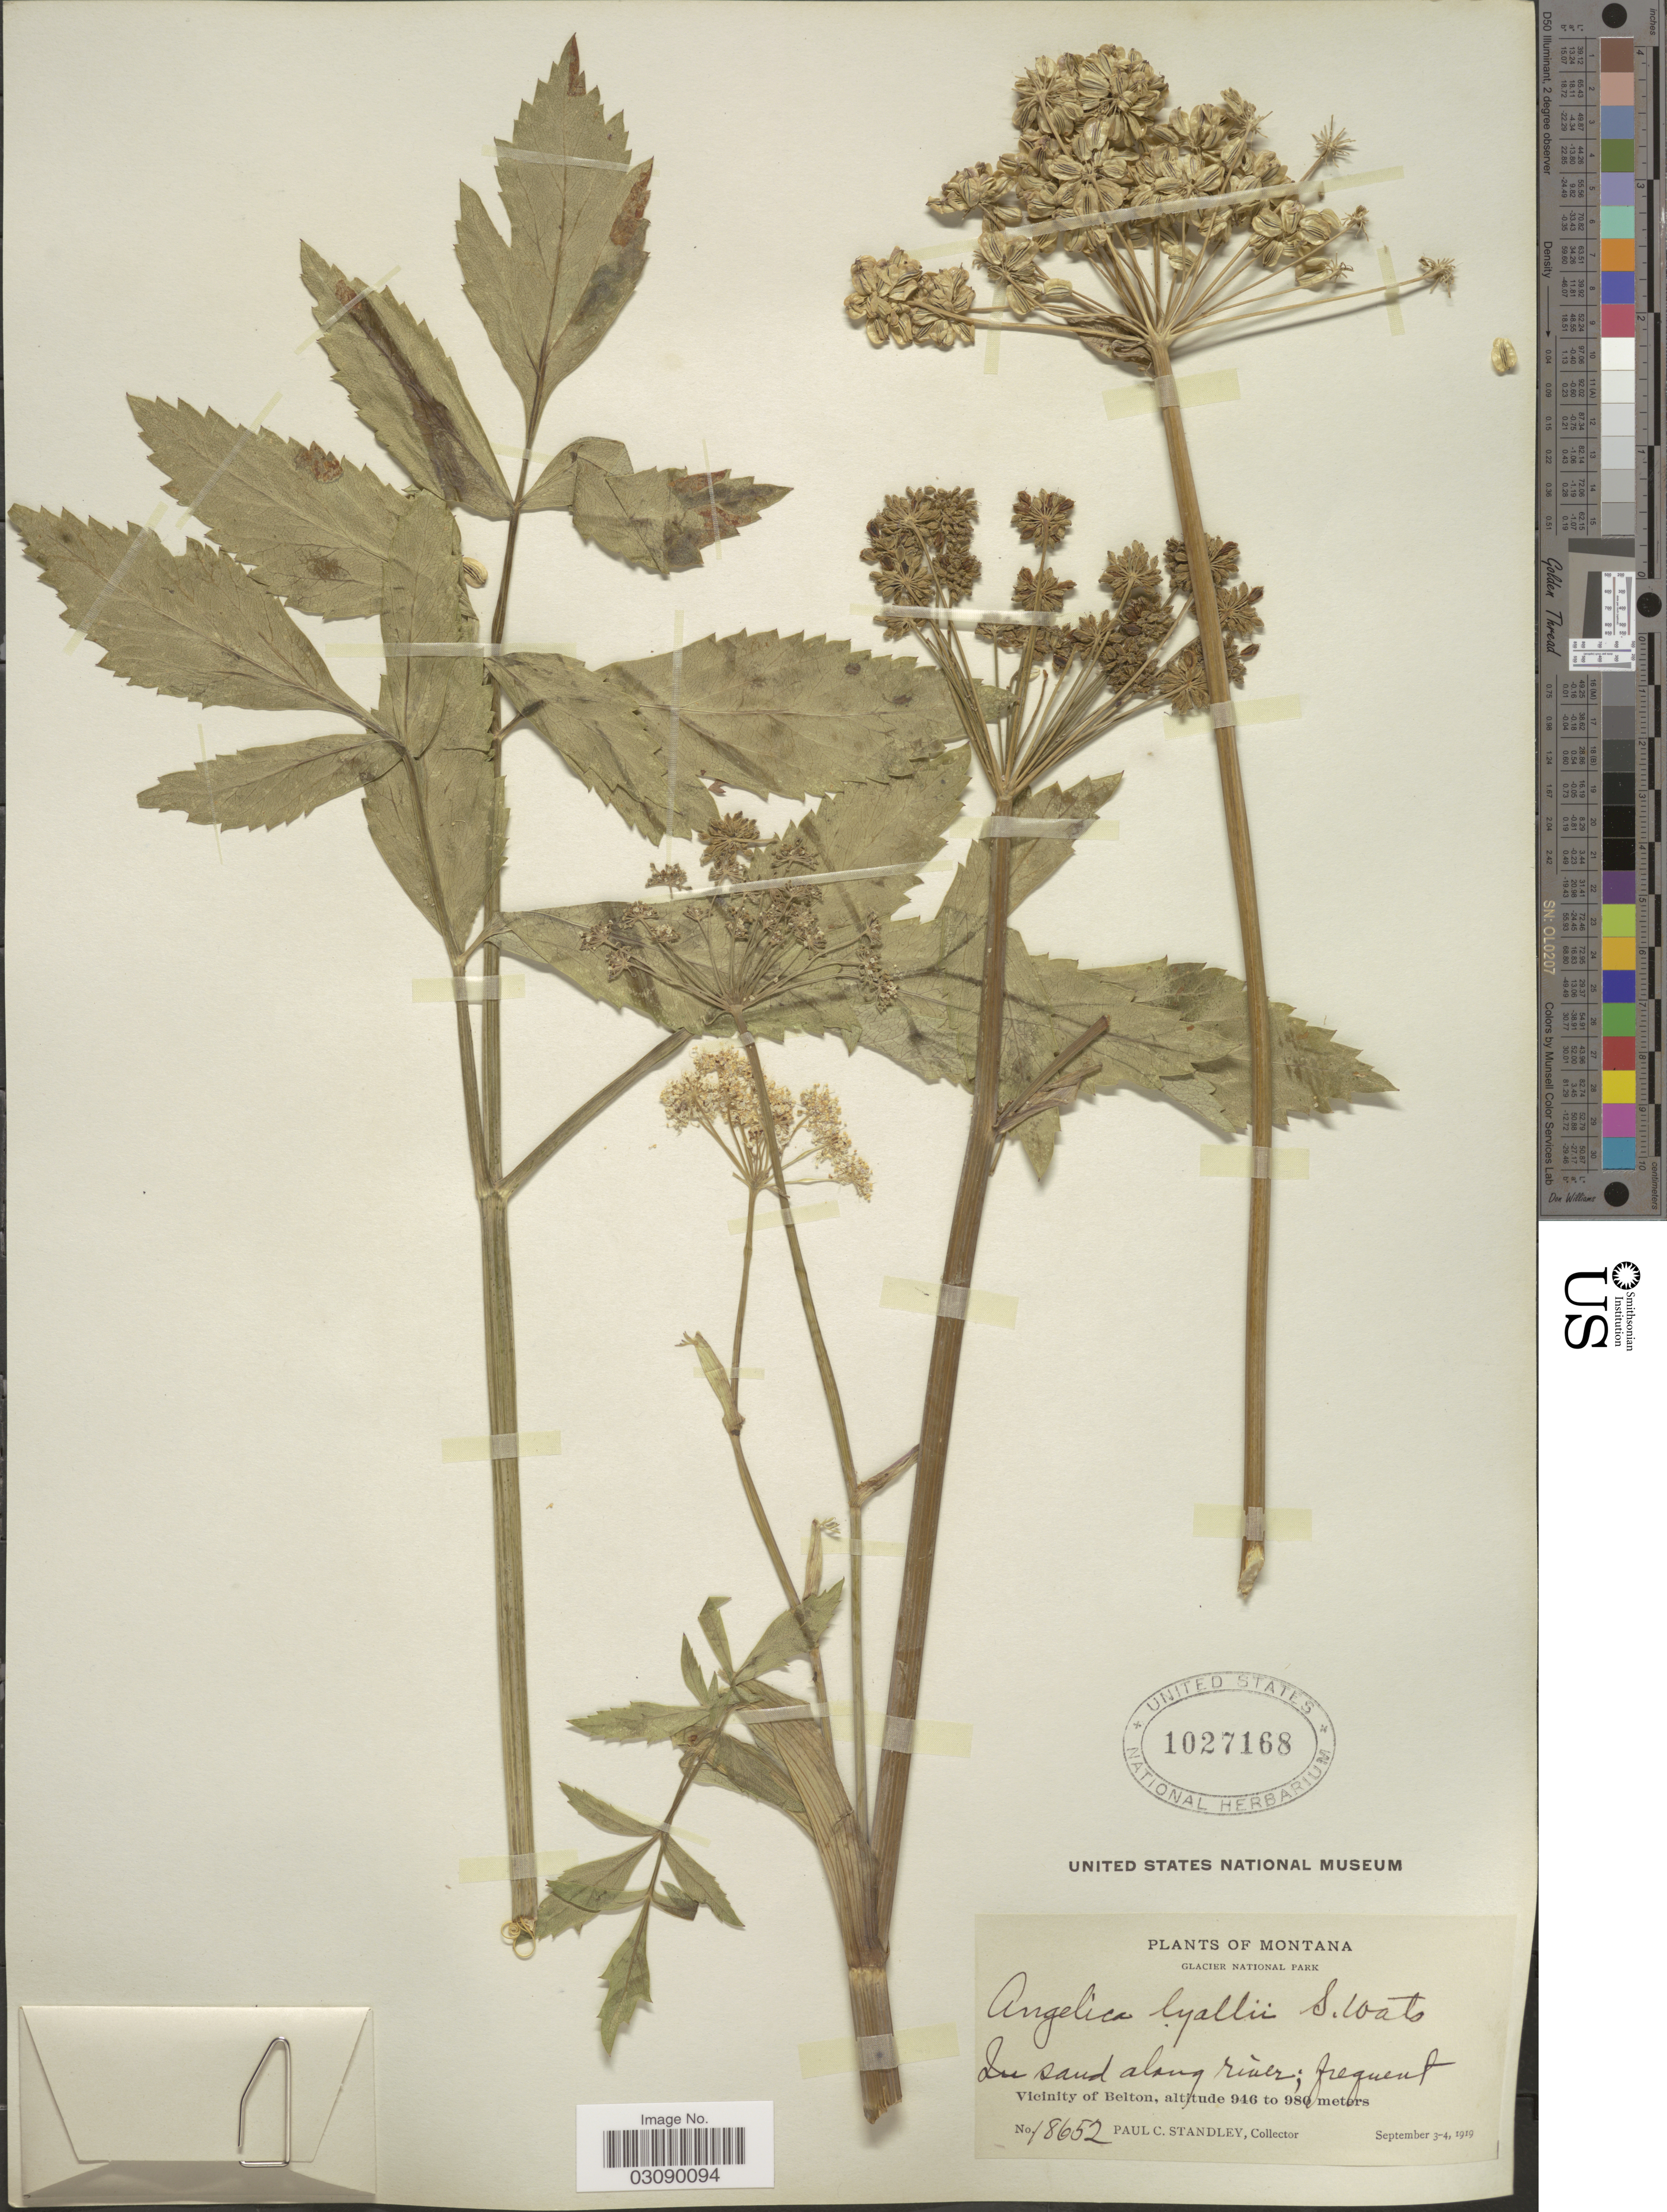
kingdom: Plantae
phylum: Tracheophyta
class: Magnoliopsida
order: Apiales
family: Apiaceae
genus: Angelica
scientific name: Angelica arguta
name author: Nutt.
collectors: P. C. Standley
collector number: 18652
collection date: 1919-09-03/1919-09-04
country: United States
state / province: Montana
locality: Glacier National Park. Vicinity of Belton.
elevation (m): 946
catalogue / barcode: US 1027168